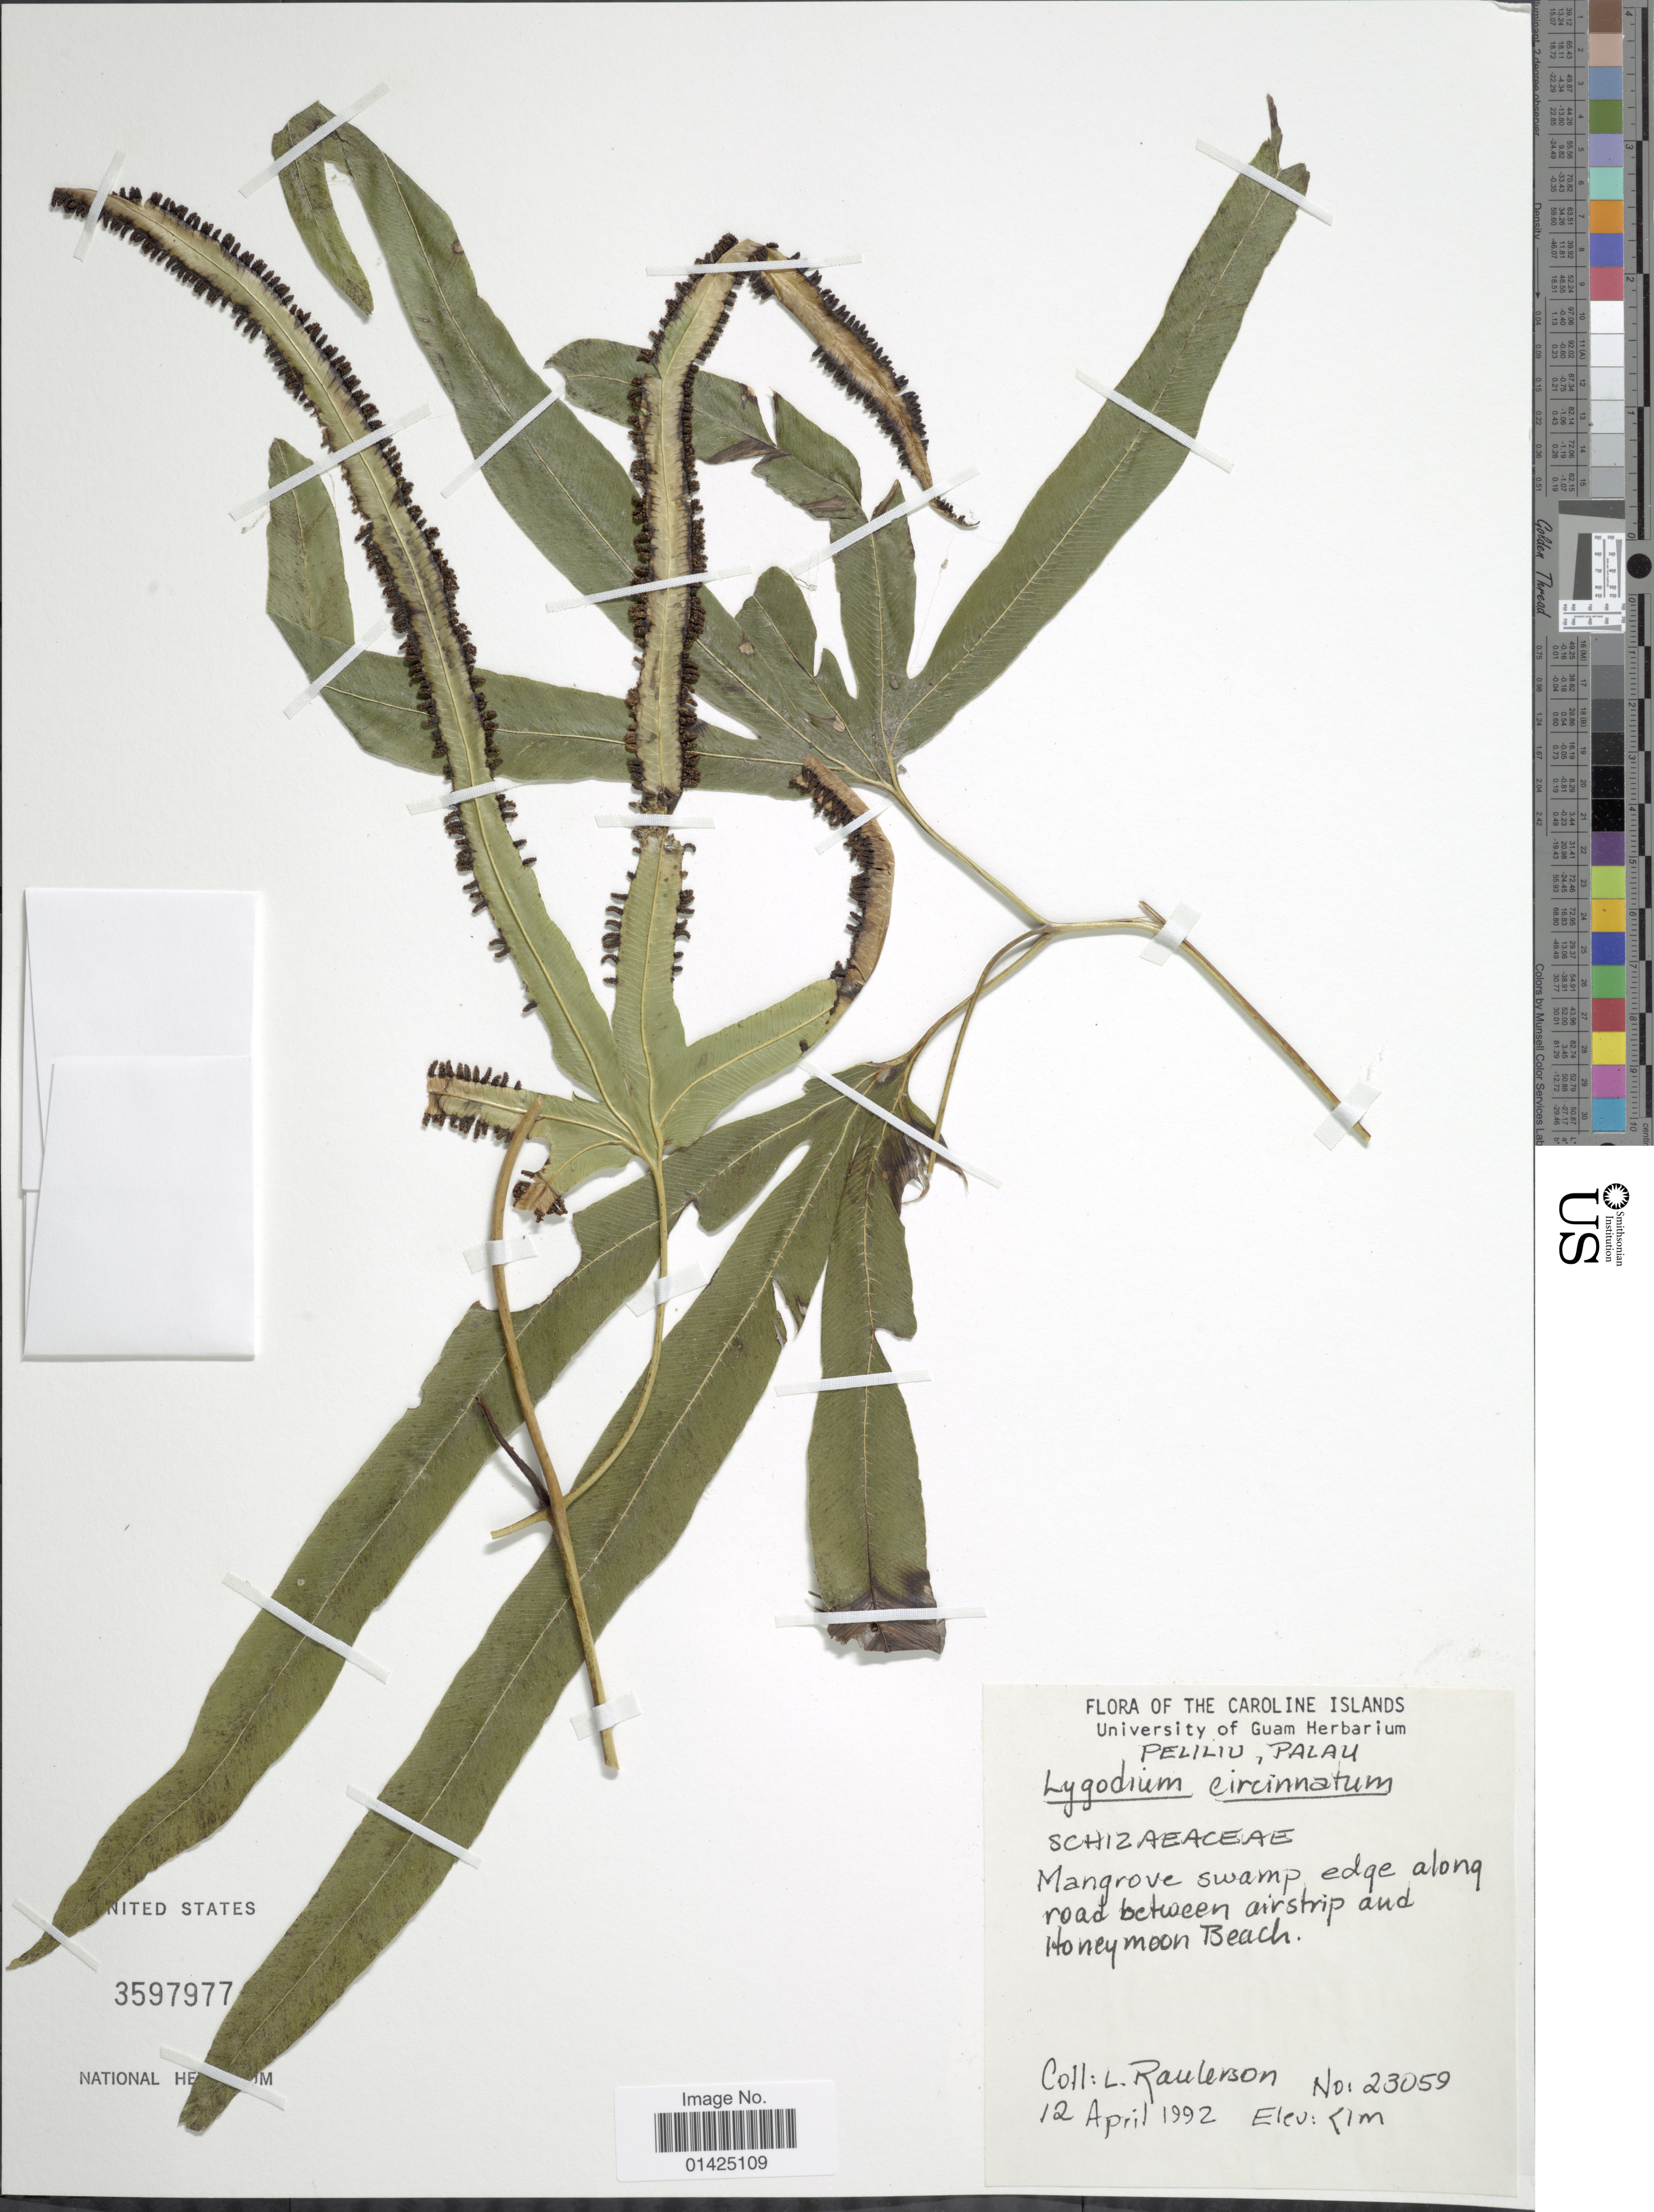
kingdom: Plantae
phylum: Tracheophyta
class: Polypodiopsida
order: Schizaeales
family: Lygodiaceae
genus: Lygodium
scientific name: Lygodium circinnatum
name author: (Burm. f.) Sw.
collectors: L. Raulerson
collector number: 23059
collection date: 1992-04-12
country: Palau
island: Beliliou [Peleuu]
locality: Caroline Island, Peliliu, Palau, Mangrove swamp edge along road between airstrip and Honeymoon Beach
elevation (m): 1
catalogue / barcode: US 3597977